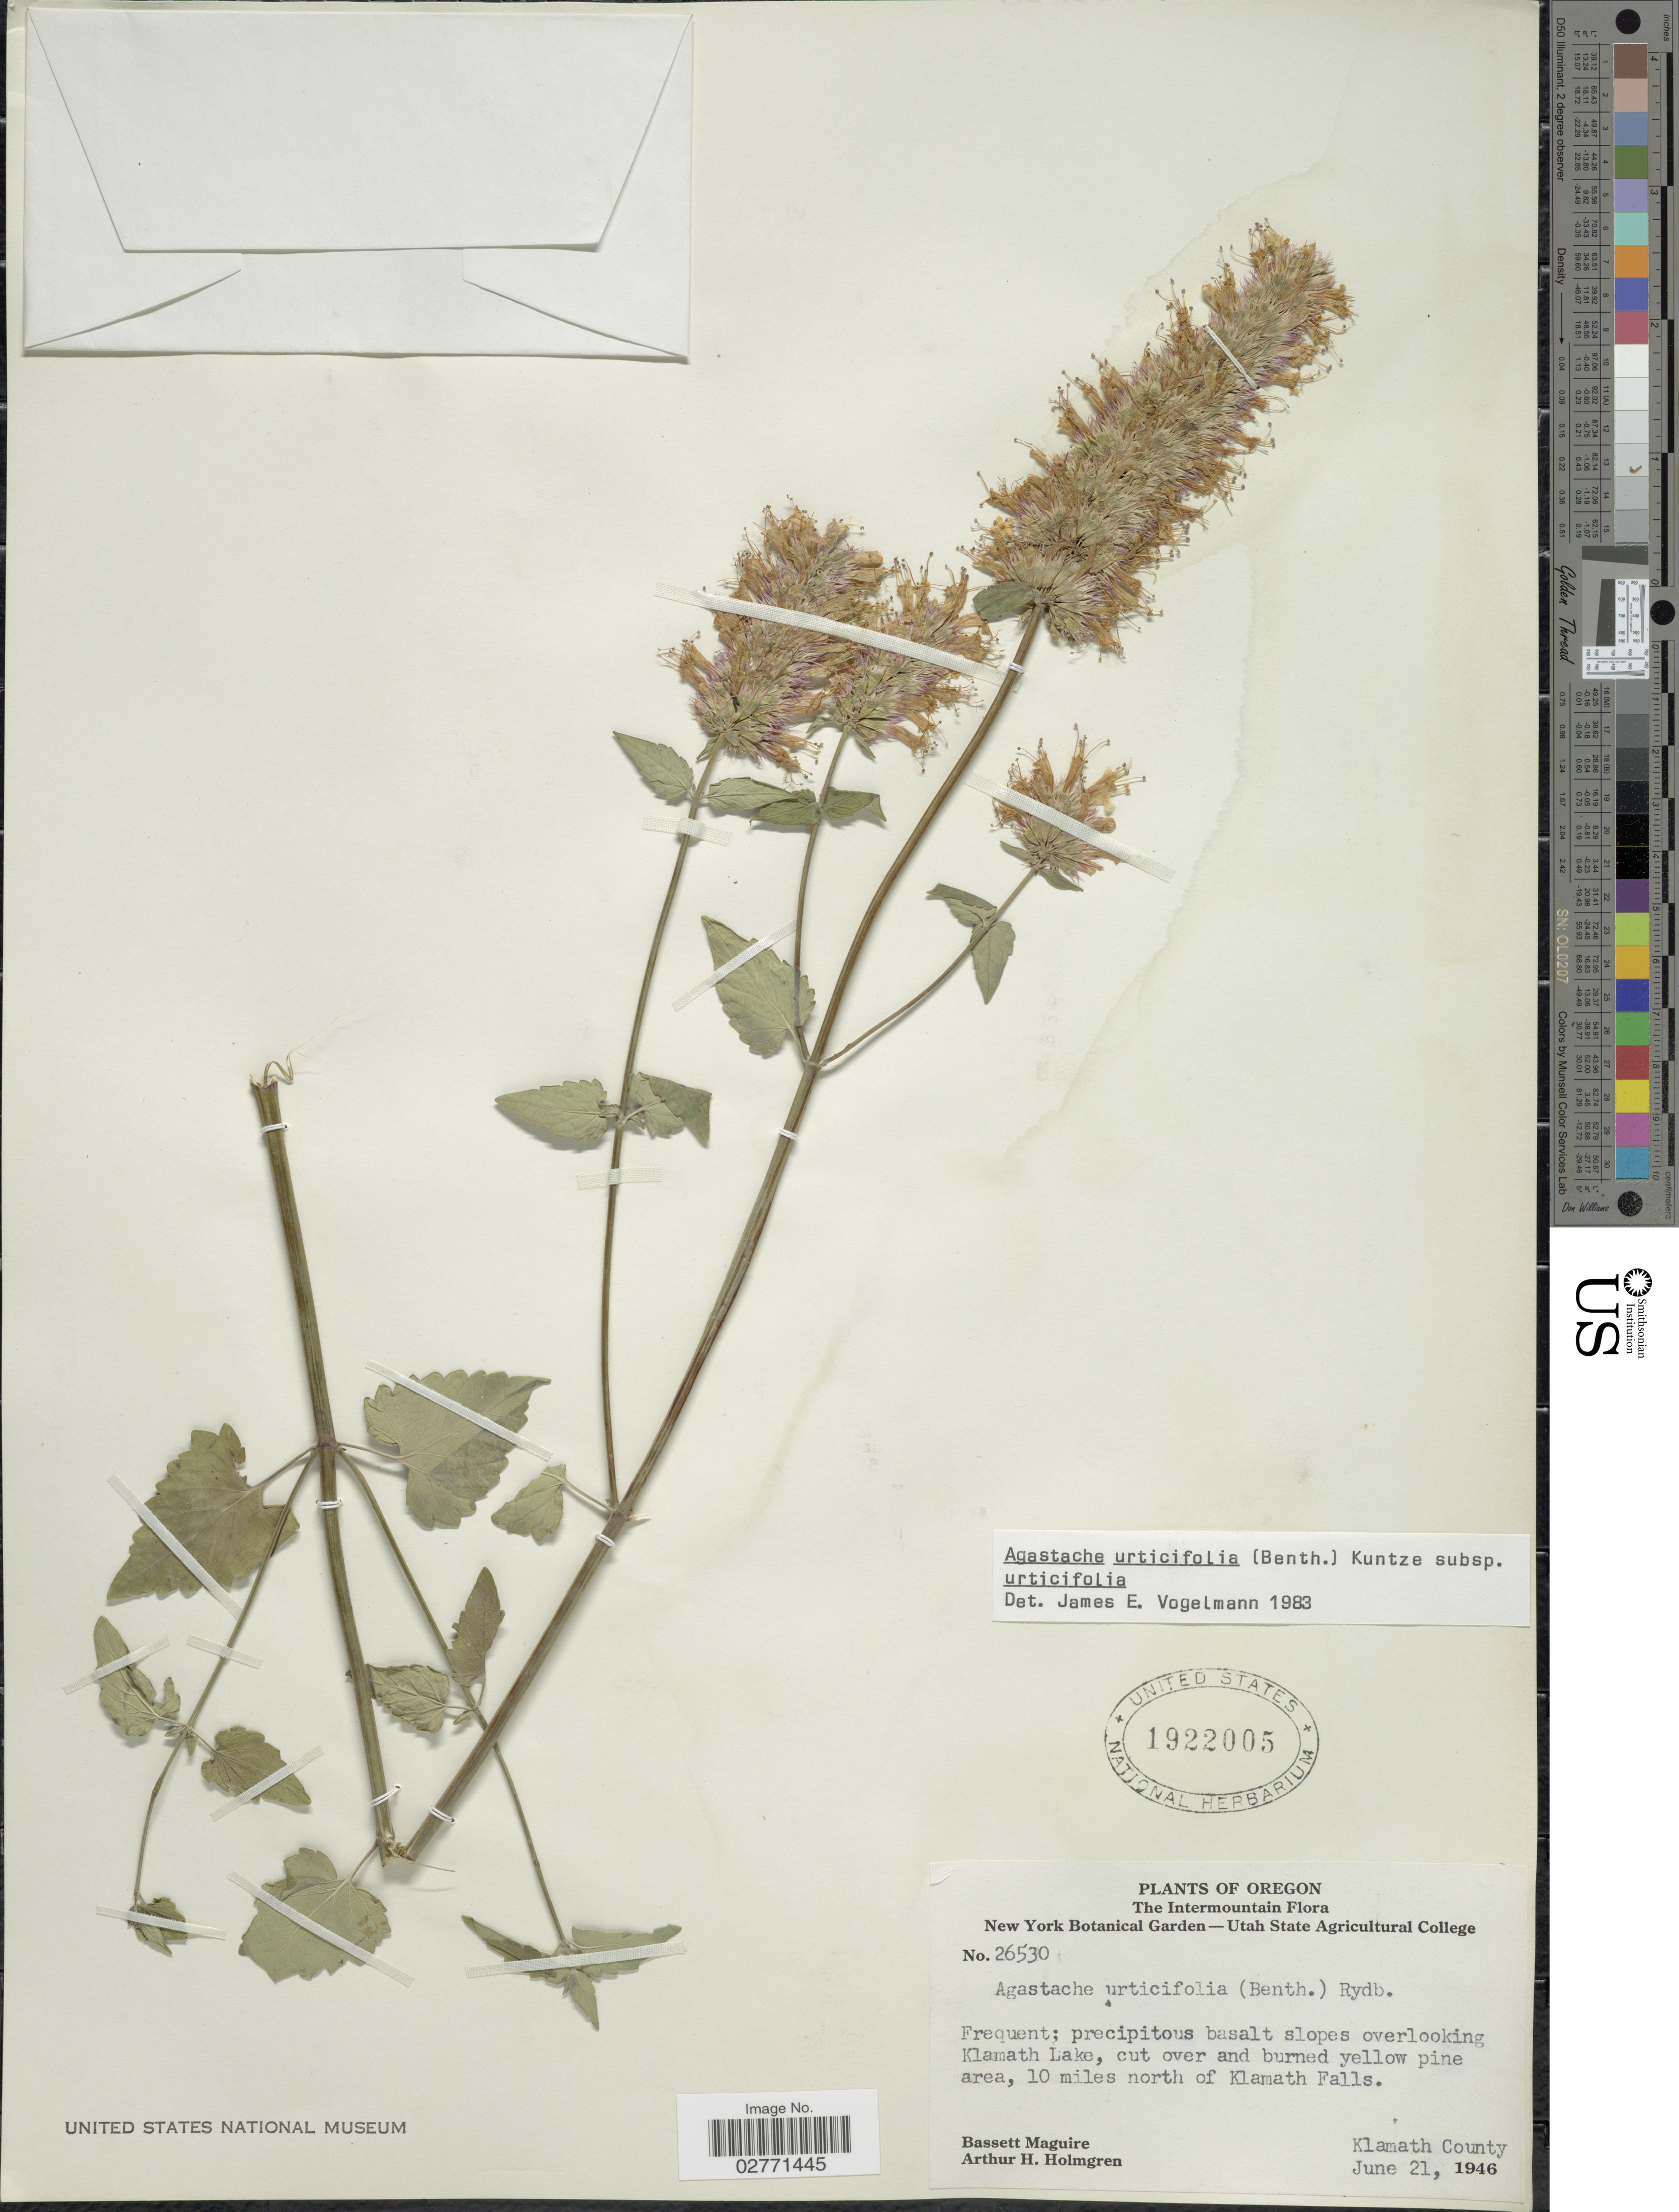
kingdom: Plantae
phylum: Tracheophyta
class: Magnoliopsida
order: Lamiales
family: Lamiaceae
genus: Agastache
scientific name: Agastache urticifolia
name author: (Benth.) Kuntze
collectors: B. Maguire & A. H. Holmgren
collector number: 26530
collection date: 1946-06-21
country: United States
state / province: Oregon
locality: The Intermountain. Frquent; precipitous basalt slopes overlooking Klamath Lake, cut over and burned yellow pine area, 10 miles north of Klamath Falls. Klamath County.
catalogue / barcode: US 1922005